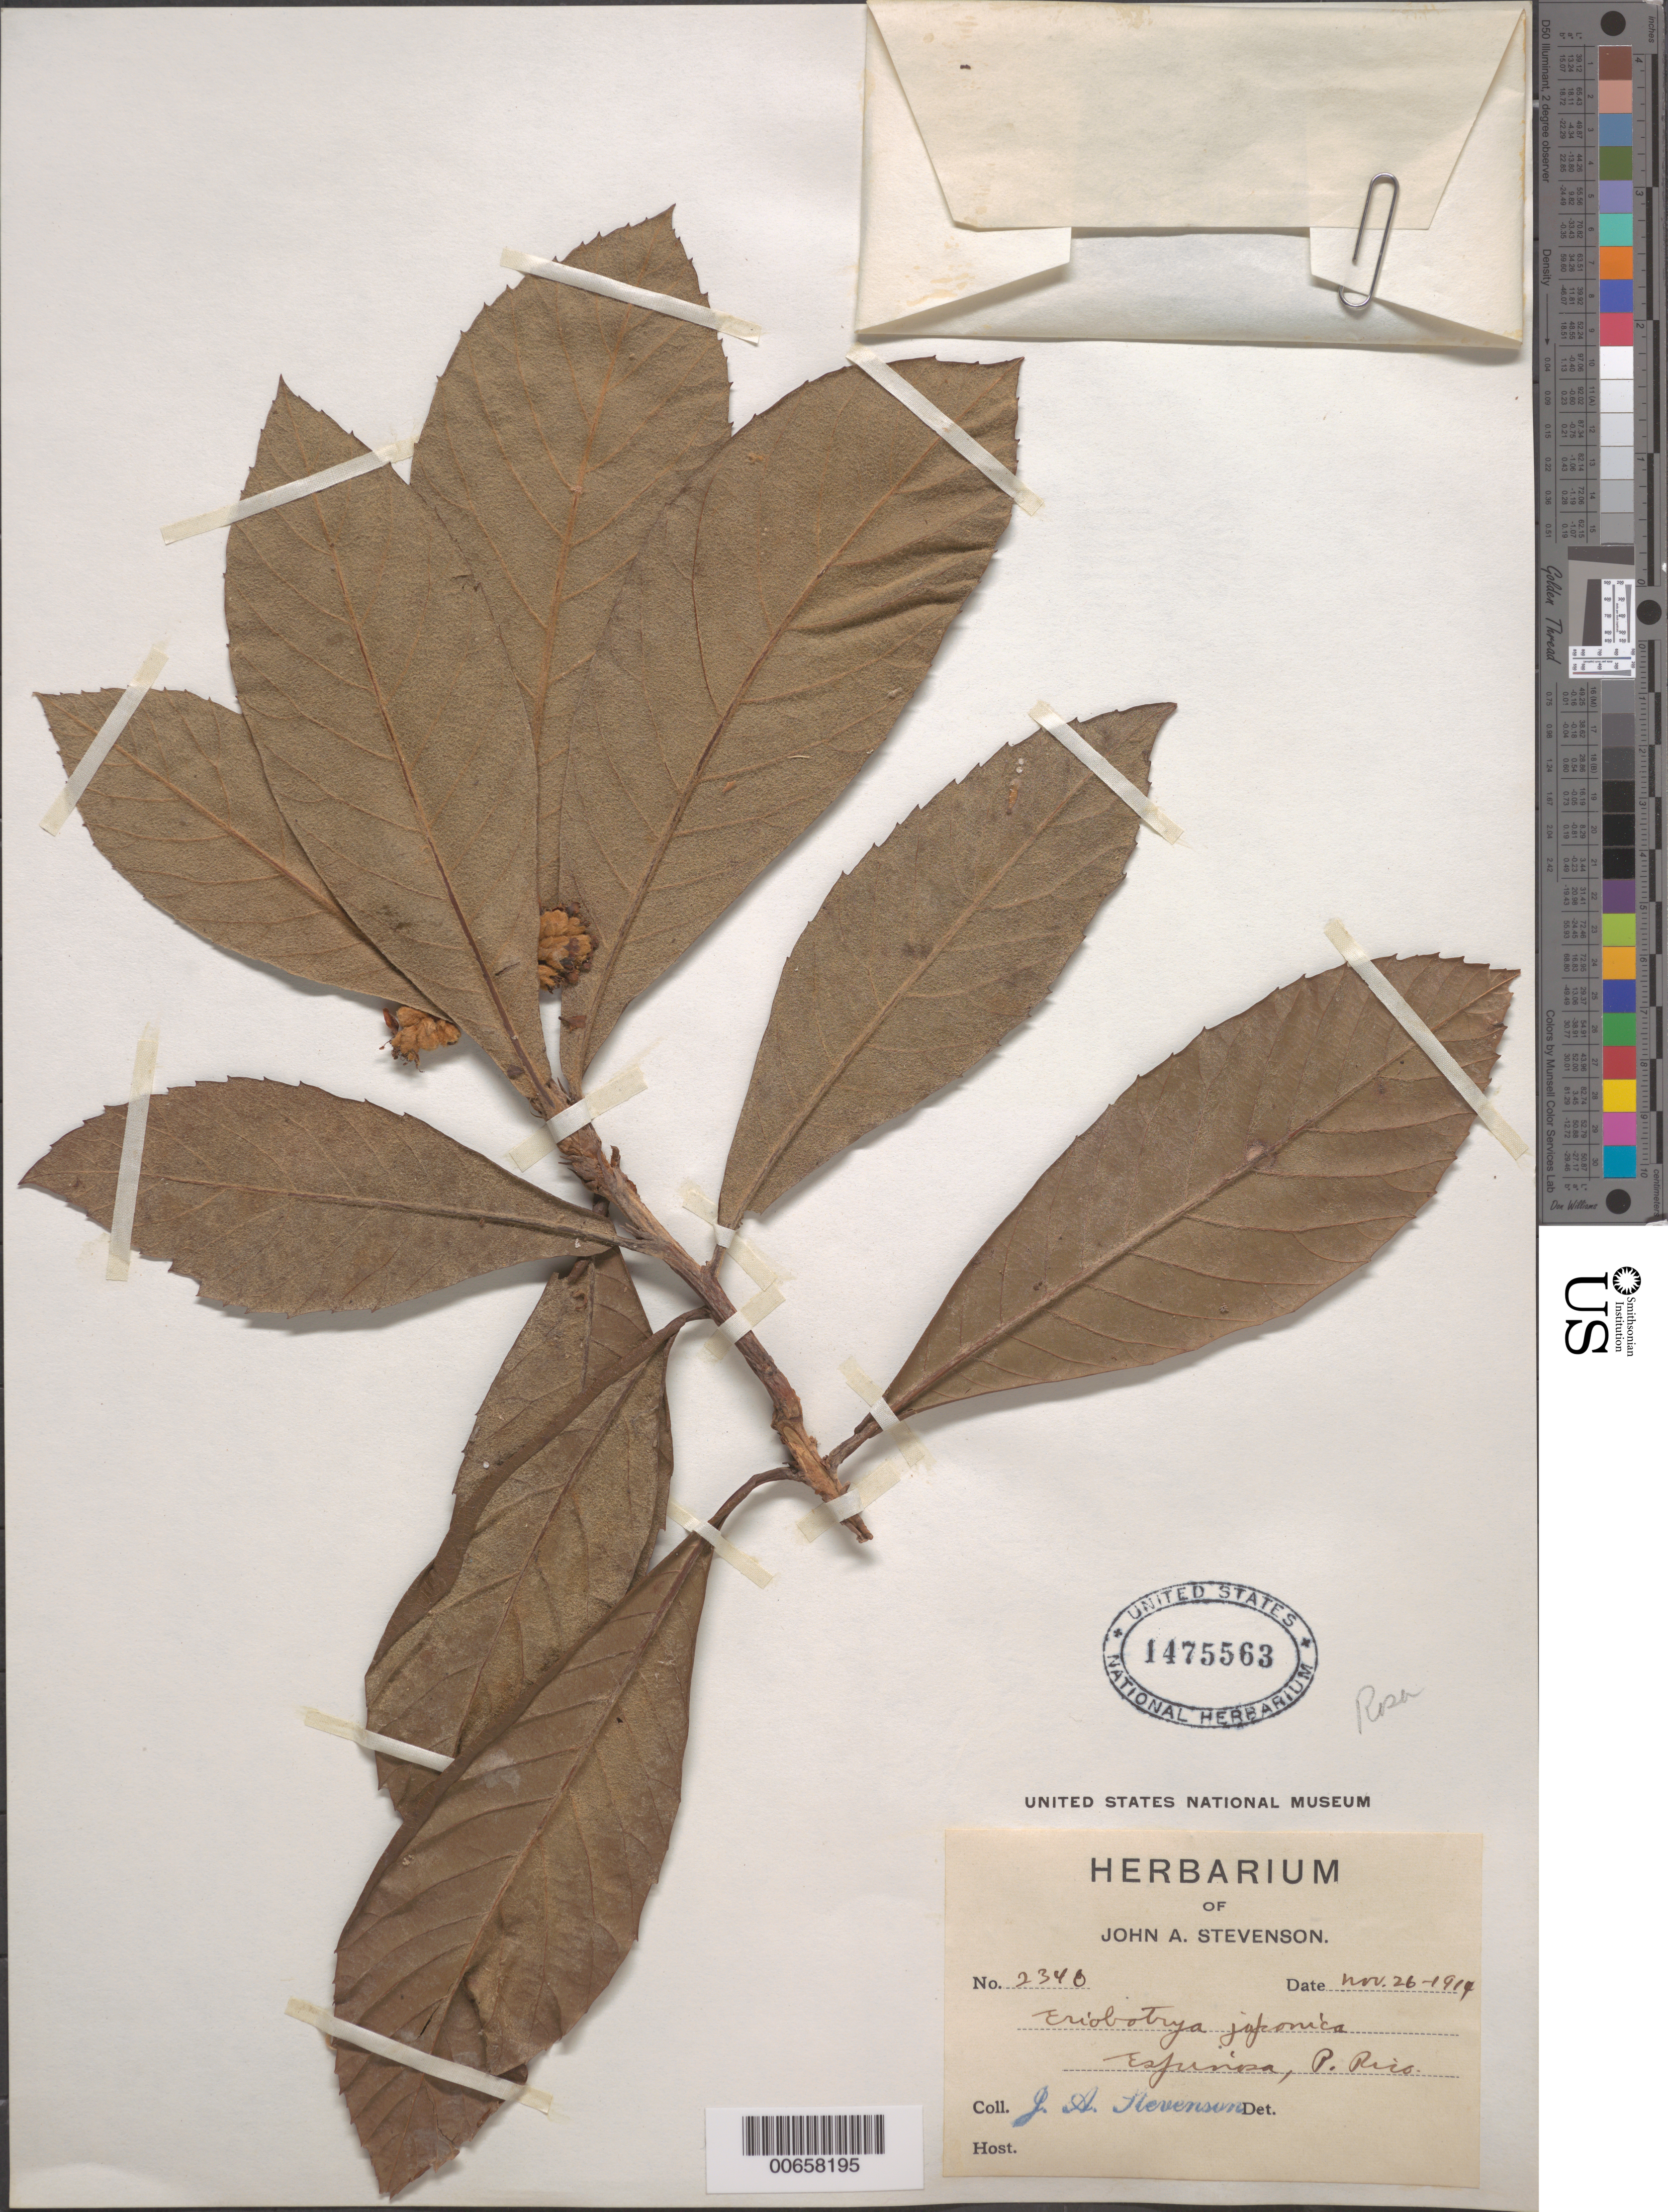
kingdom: Plantae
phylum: Tracheophyta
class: Magnoliopsida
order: Rosales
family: Rosaceae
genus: Rhaphiolepis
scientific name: Rhaphiolepis bibas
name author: (Lour.) Galasso & Banfi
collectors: J. Stevenson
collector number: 2340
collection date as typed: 26 Nov 1914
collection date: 1914-11-26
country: Puerto Rico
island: Greater Antilles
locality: Espinosa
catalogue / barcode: US 1475563